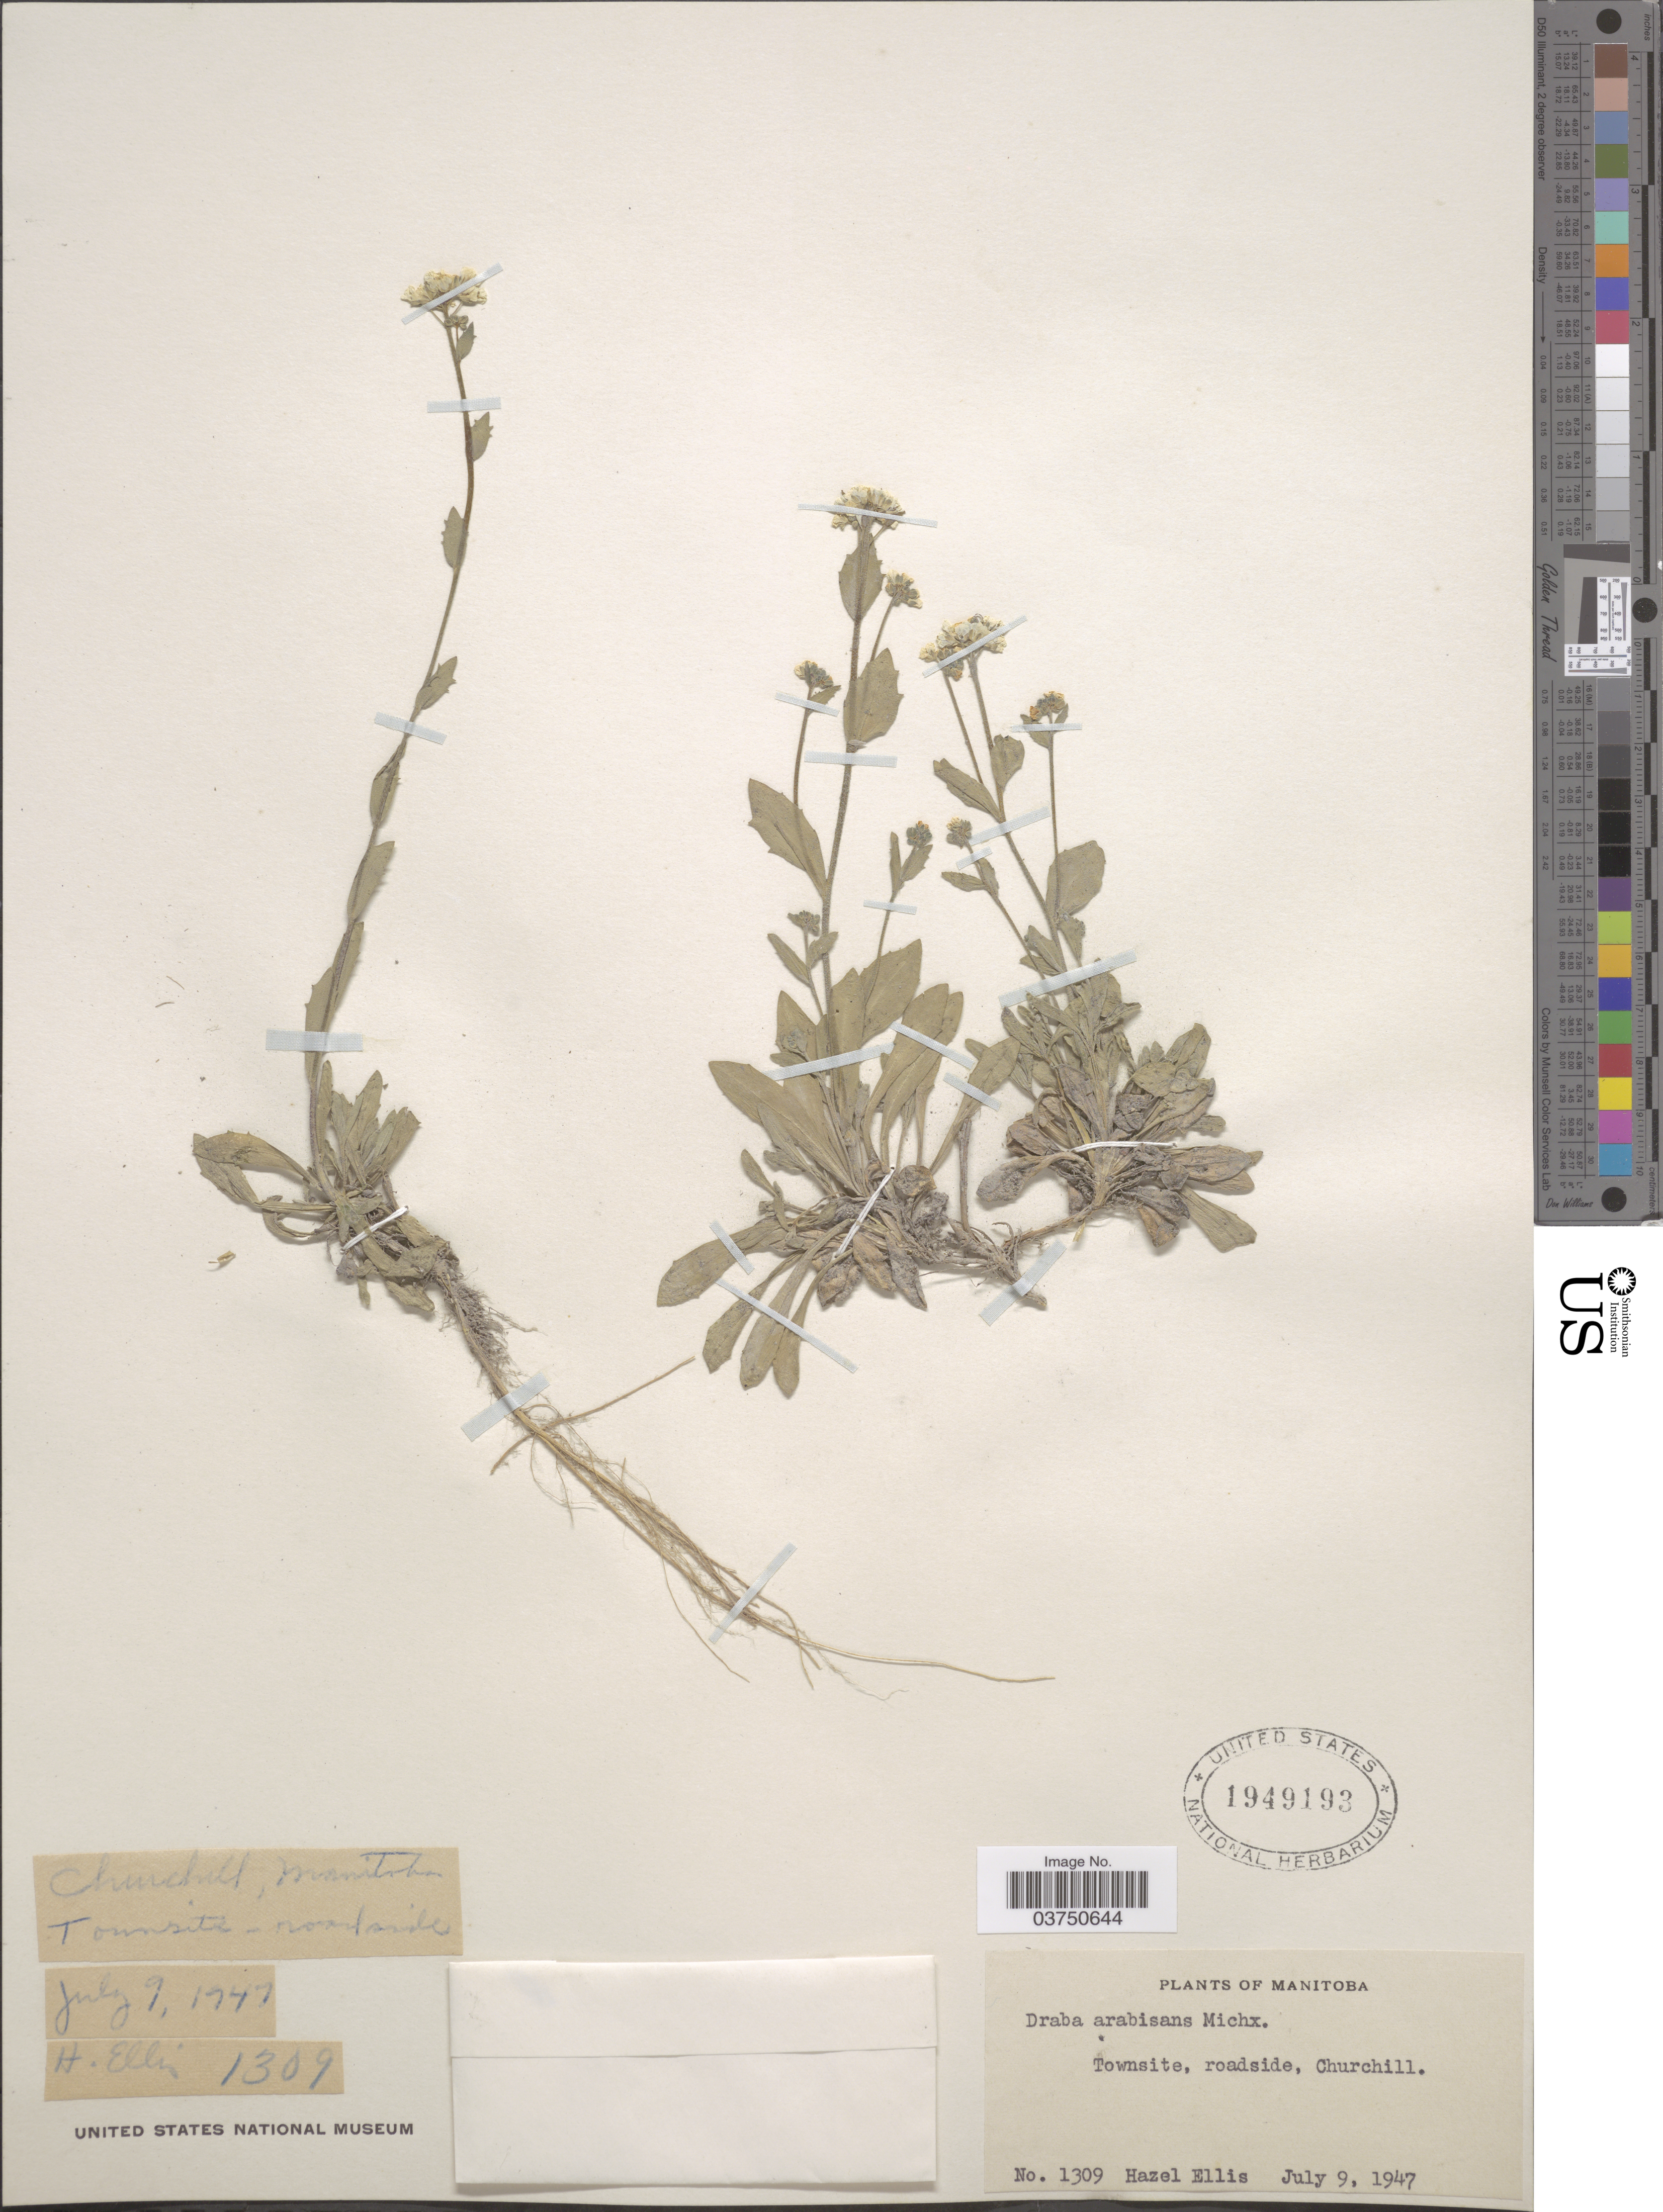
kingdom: Plantae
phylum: Tracheophyta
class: Magnoliopsida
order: Brassicales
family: Brassicaceae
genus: Draba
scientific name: Draba arabisans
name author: Michx.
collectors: H. Ellis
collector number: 1309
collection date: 1947-07-09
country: Canada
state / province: Manitoba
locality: Townsite, roadside, Churchill.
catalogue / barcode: US 1949193